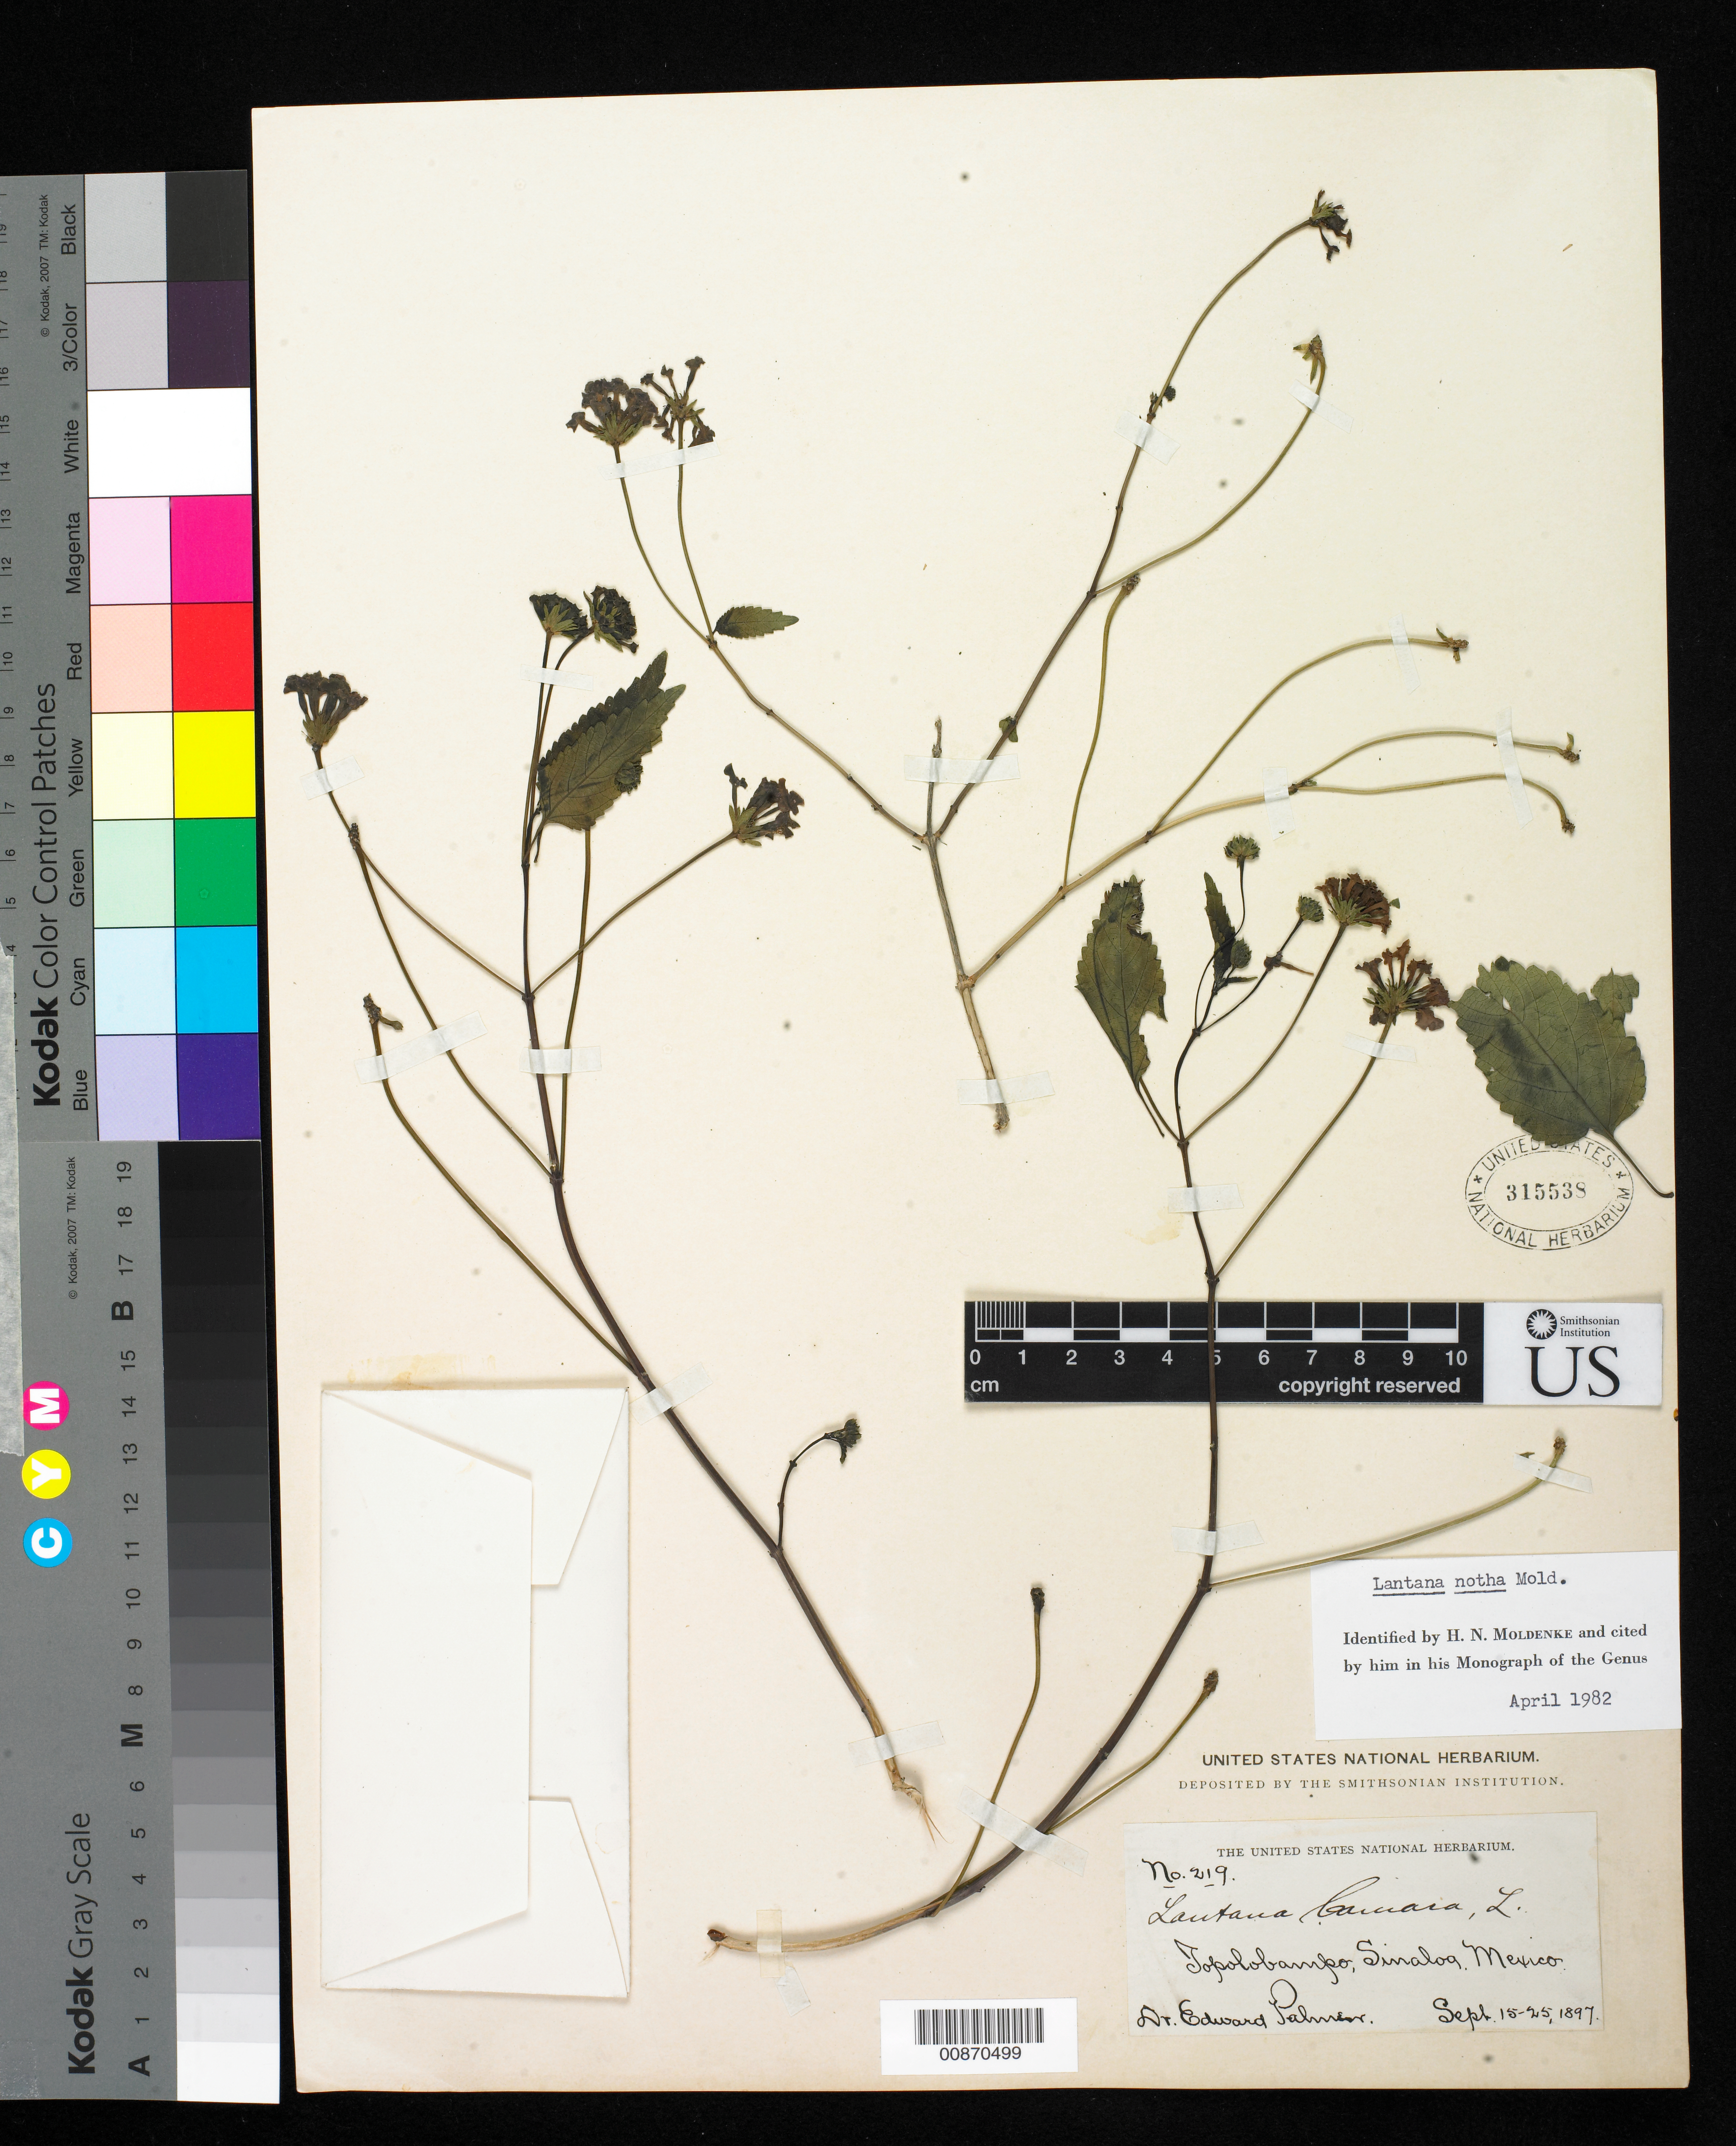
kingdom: Plantae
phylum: Tracheophyta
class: Magnoliopsida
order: Lamiales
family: Verbenaceae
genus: Lantana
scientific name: Lantana notha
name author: Moldenke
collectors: E. Palmer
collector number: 219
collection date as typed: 15 Sep 1897 to 25 Sep 1897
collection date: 1897-09-15/1897-09-25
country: Mexico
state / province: Sinaloa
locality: Topolobampo, Sinaloa.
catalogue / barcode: US 315538